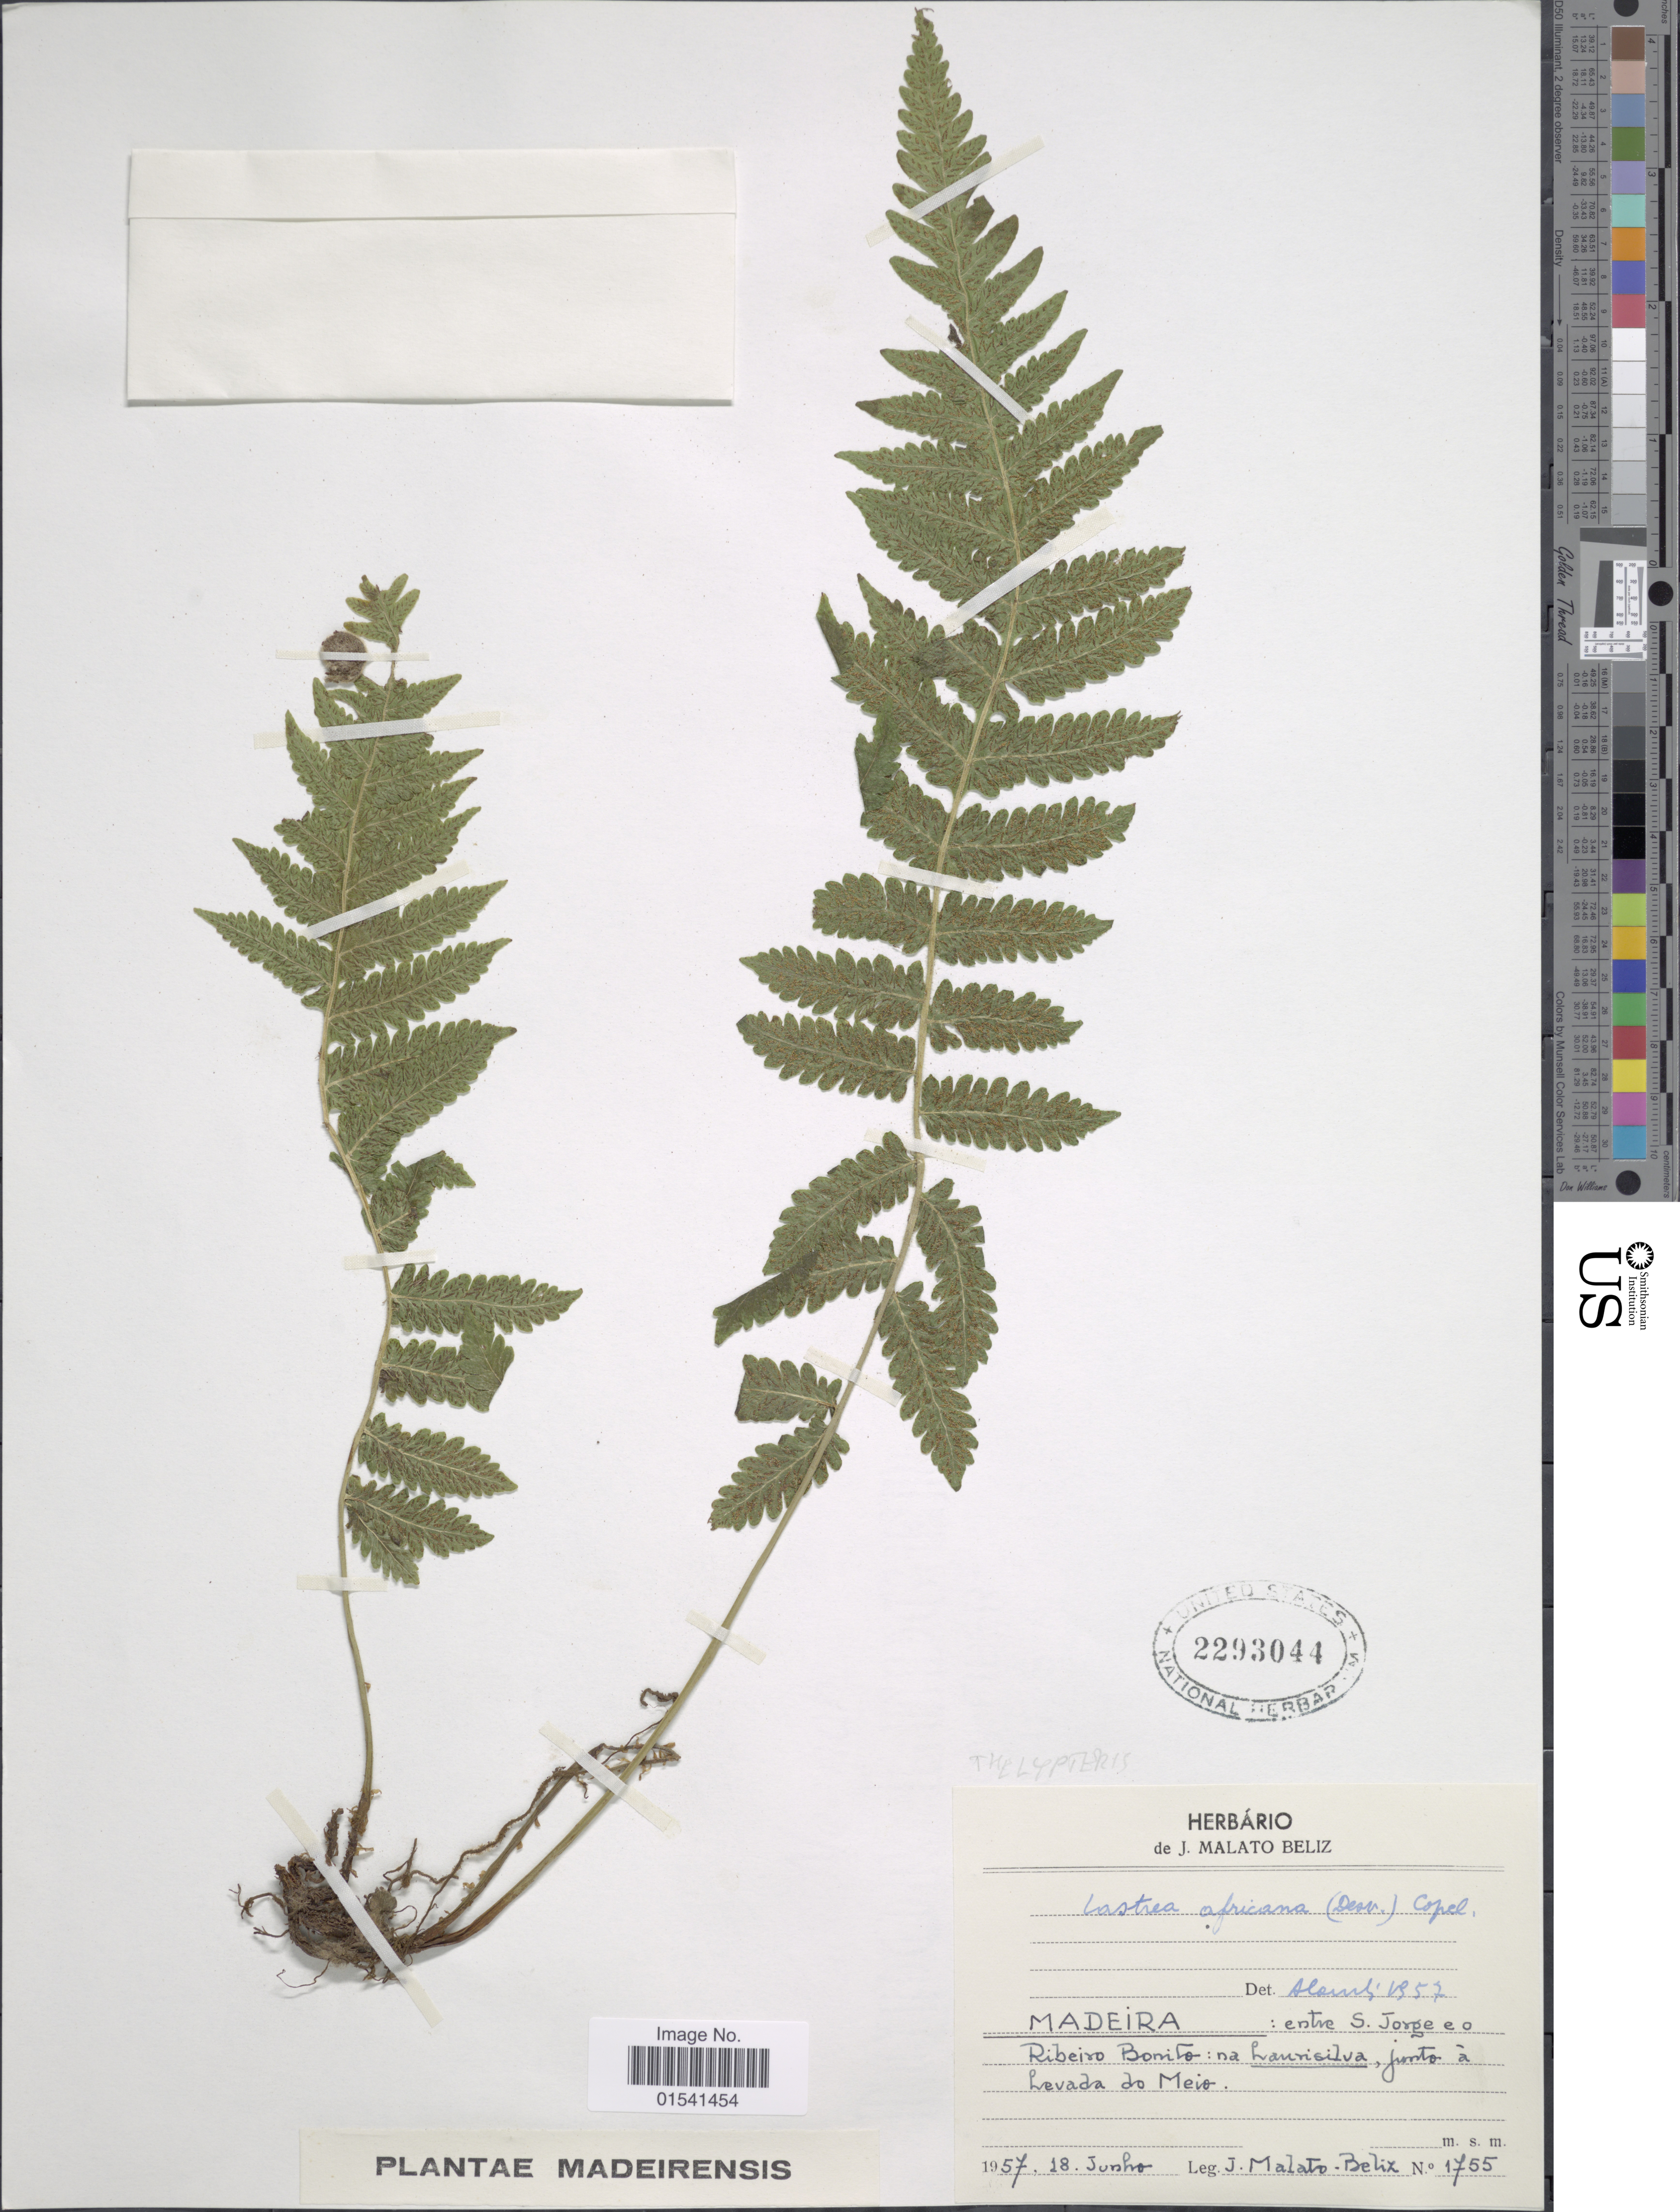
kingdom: Plantae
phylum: Tracheophyta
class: Polypodiopsida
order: Polypodiales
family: Thelypteridaceae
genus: Stegnogramma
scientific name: Stegnogramma pozoi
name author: (Lag.) K. Iwats.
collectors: J. Malato-Beliz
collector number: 1755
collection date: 1957-06-18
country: Portugal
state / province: Madeira (Aut. Reg.)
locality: Entre S. Jorge e o Ribeiro Bonito: na Laurisilva, junto à Levado do Meio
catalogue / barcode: US 2293044